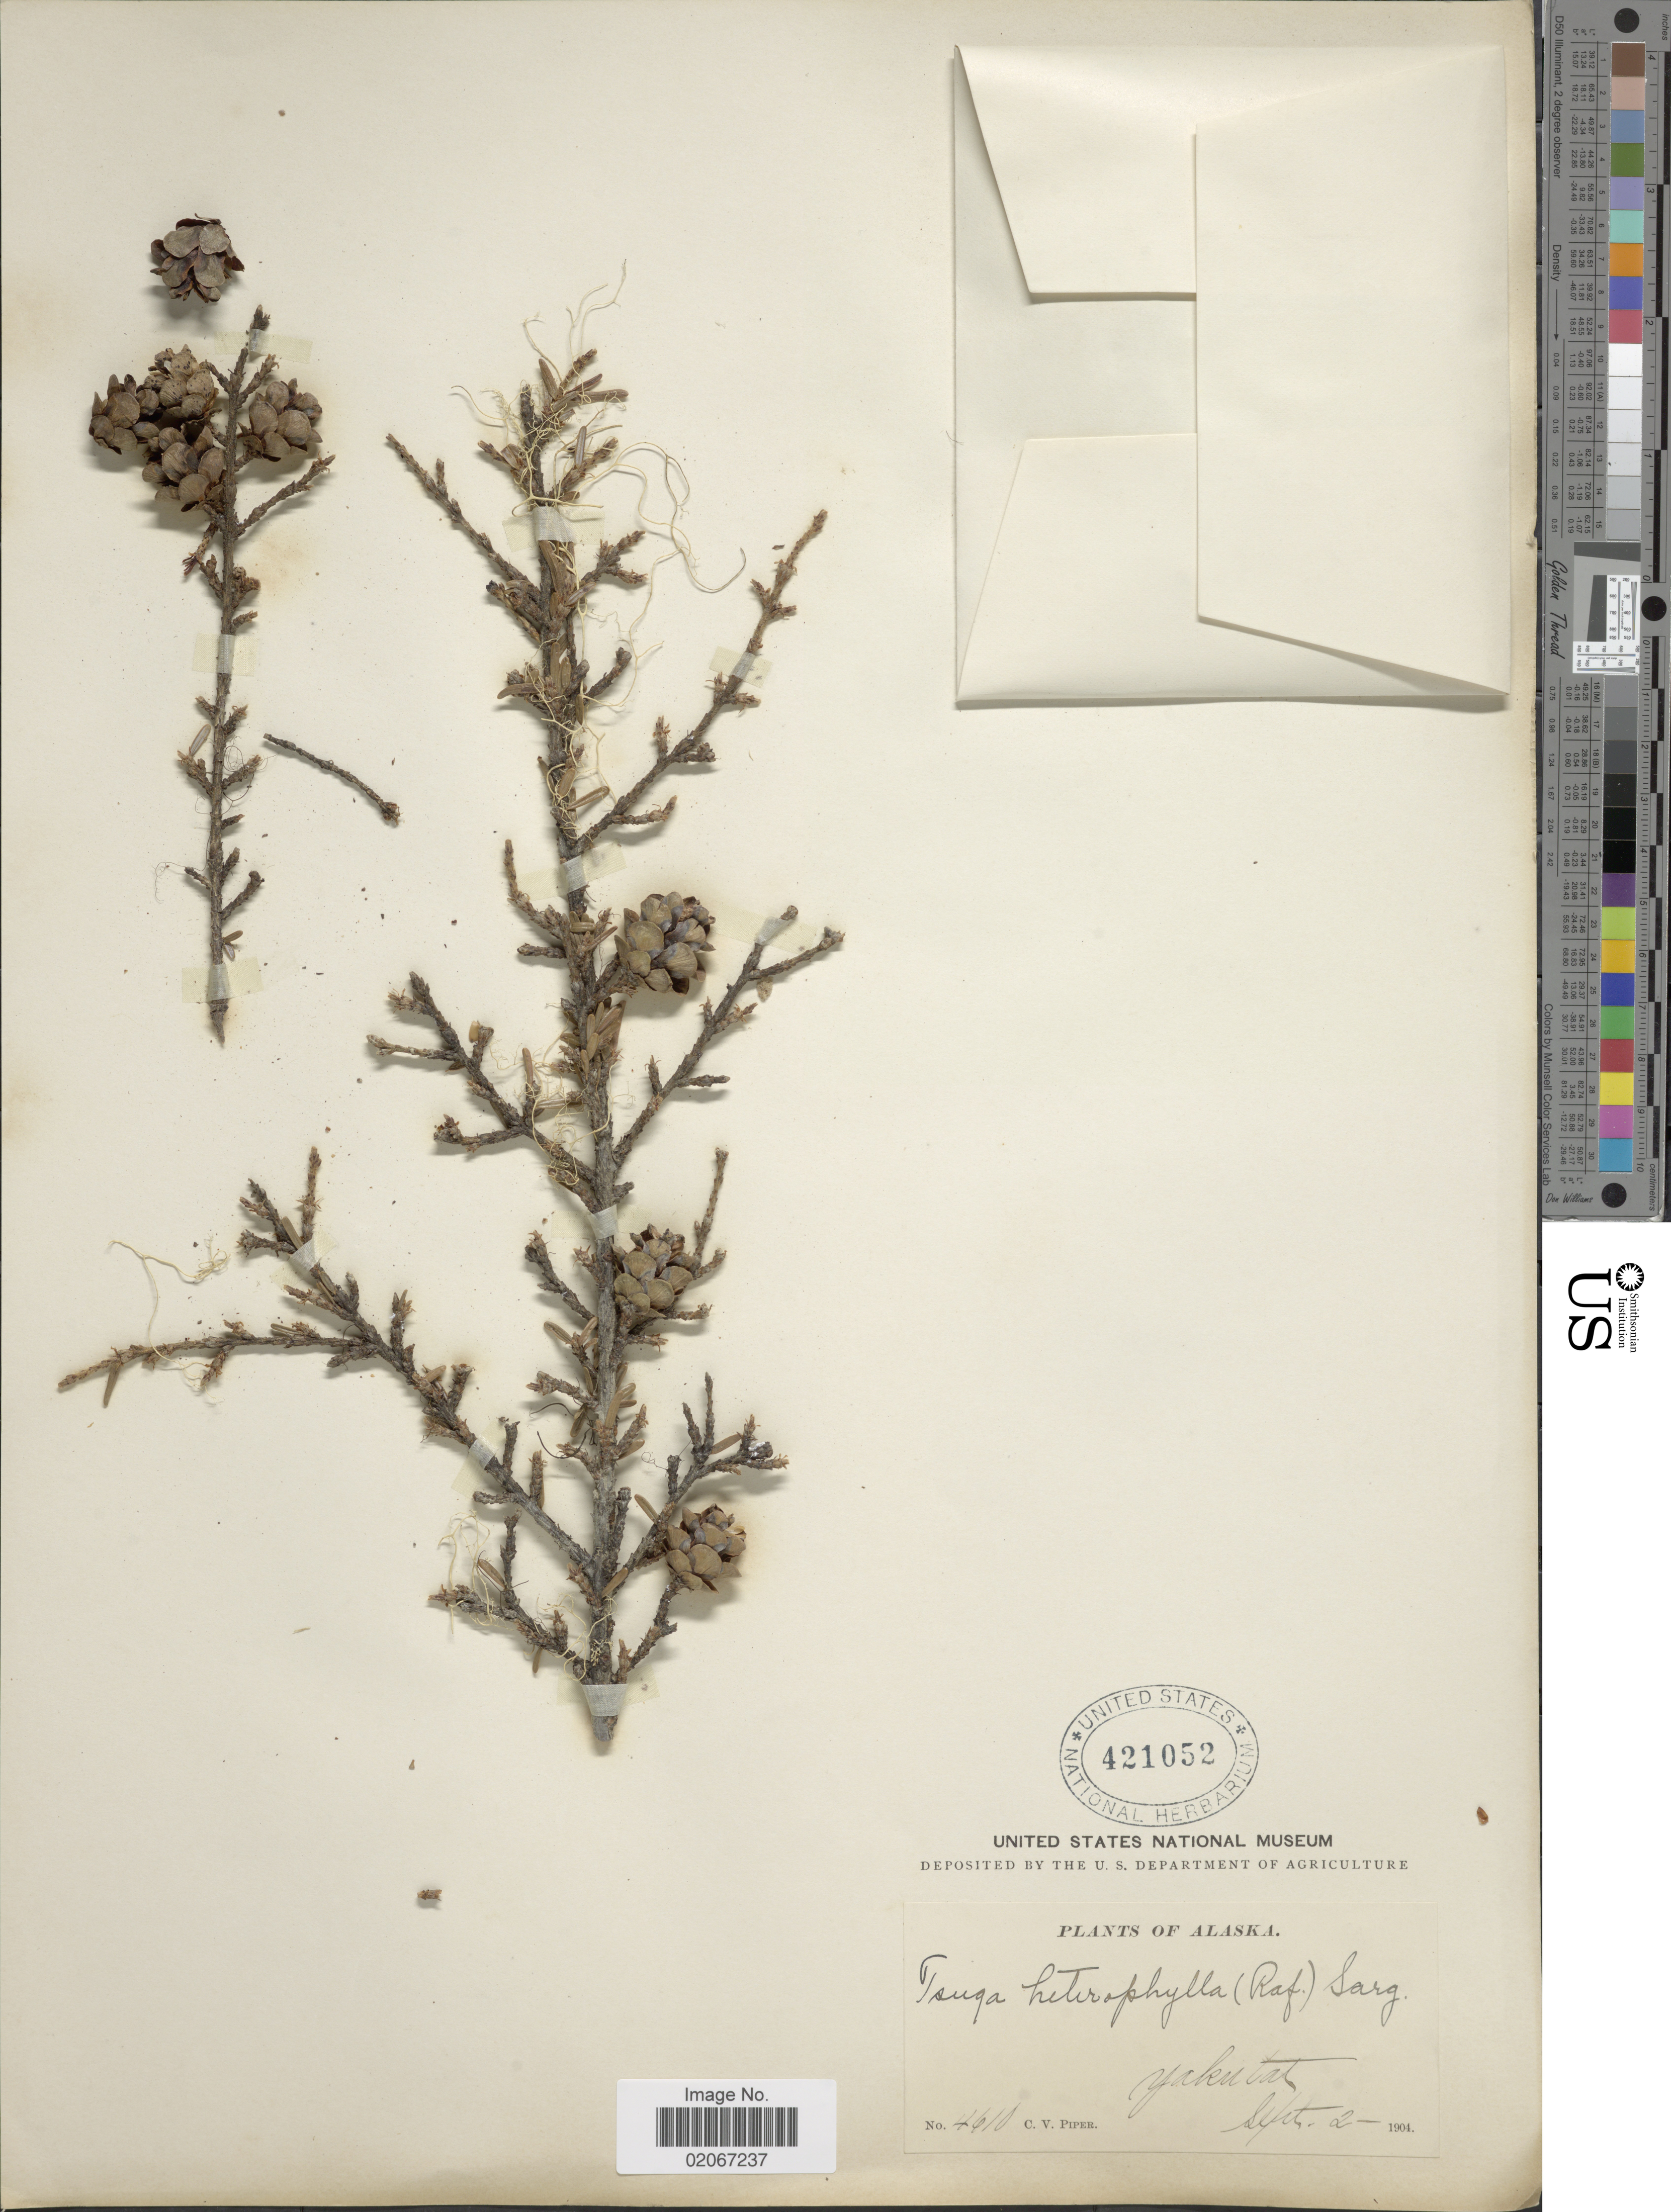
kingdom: Plantae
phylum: Tracheophyta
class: Pinopsida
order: Pinales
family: Pinaceae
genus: Tsuga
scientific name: Tsuga heterophylla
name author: (Raf.) Sarg.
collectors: C. V. Piper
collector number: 4610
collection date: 1904-09-02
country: United States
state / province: Alaska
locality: Yakutat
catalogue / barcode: US 421052